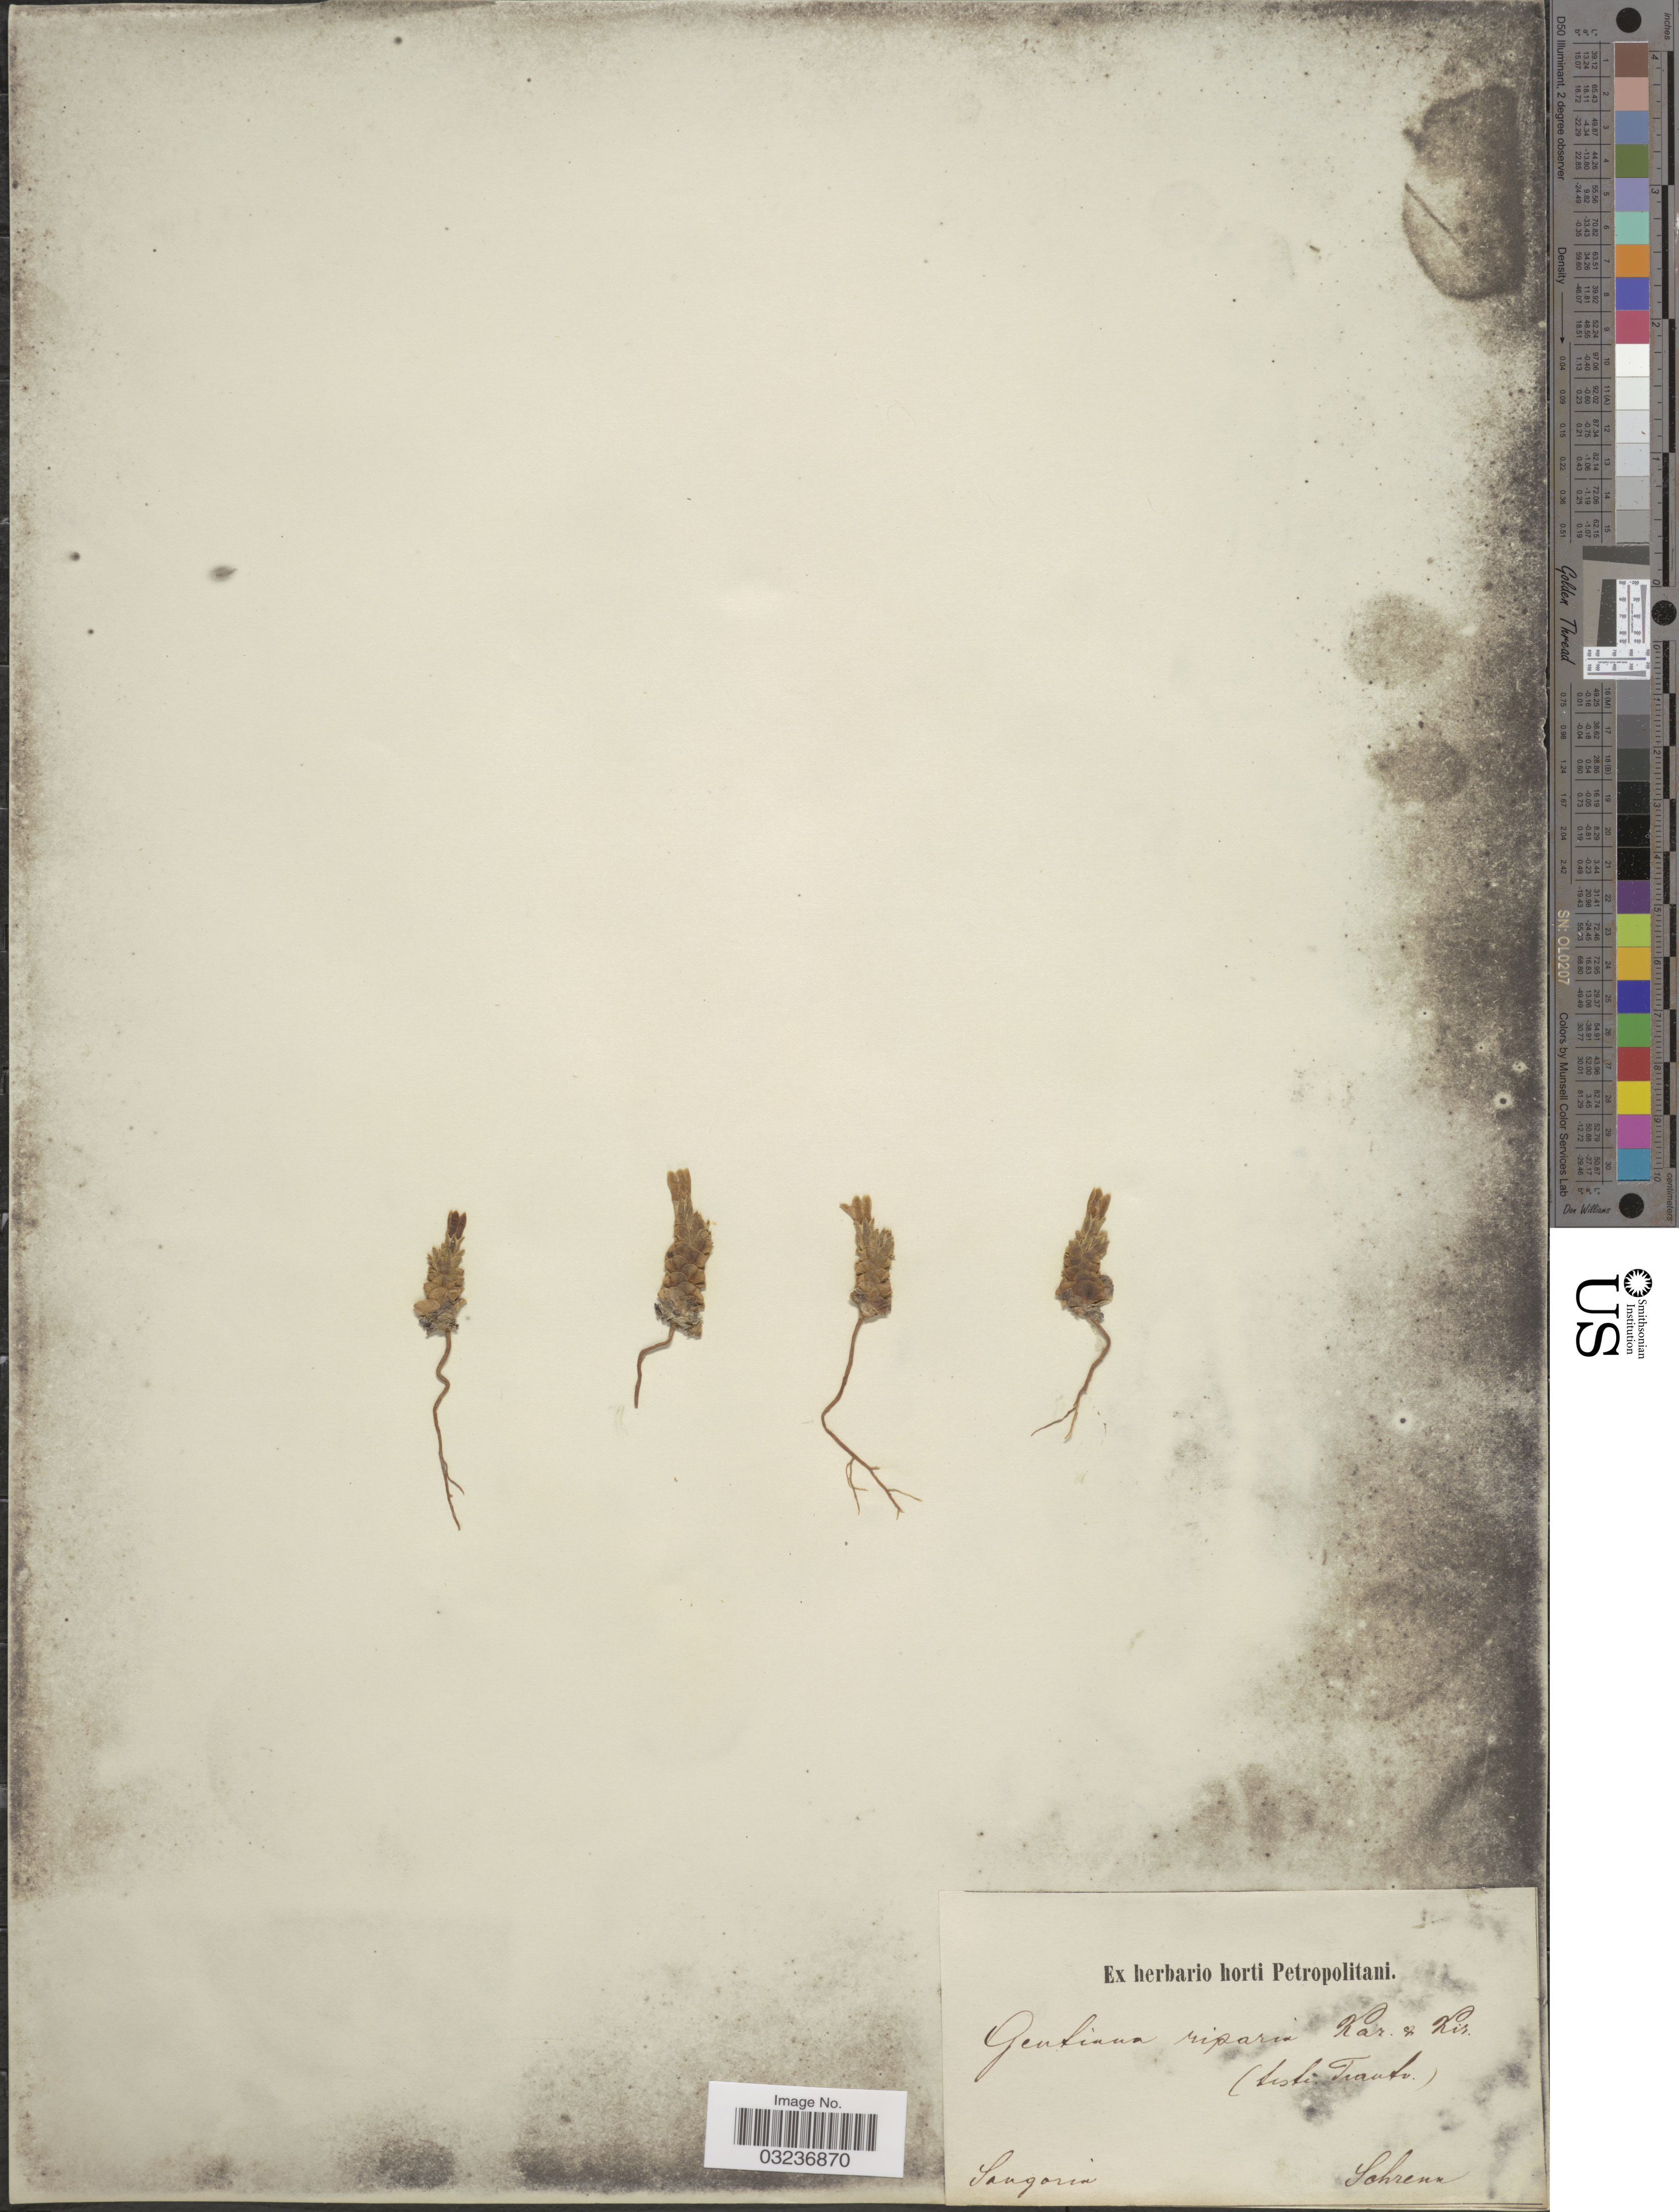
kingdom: Plantae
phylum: Tracheophyta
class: Magnoliopsida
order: Gentianales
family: Gentianaceae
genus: Gentiana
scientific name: Gentiana riparia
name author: Kar. & Kir.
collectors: A.G. Schrenk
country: Kazakhstan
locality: Songoria.